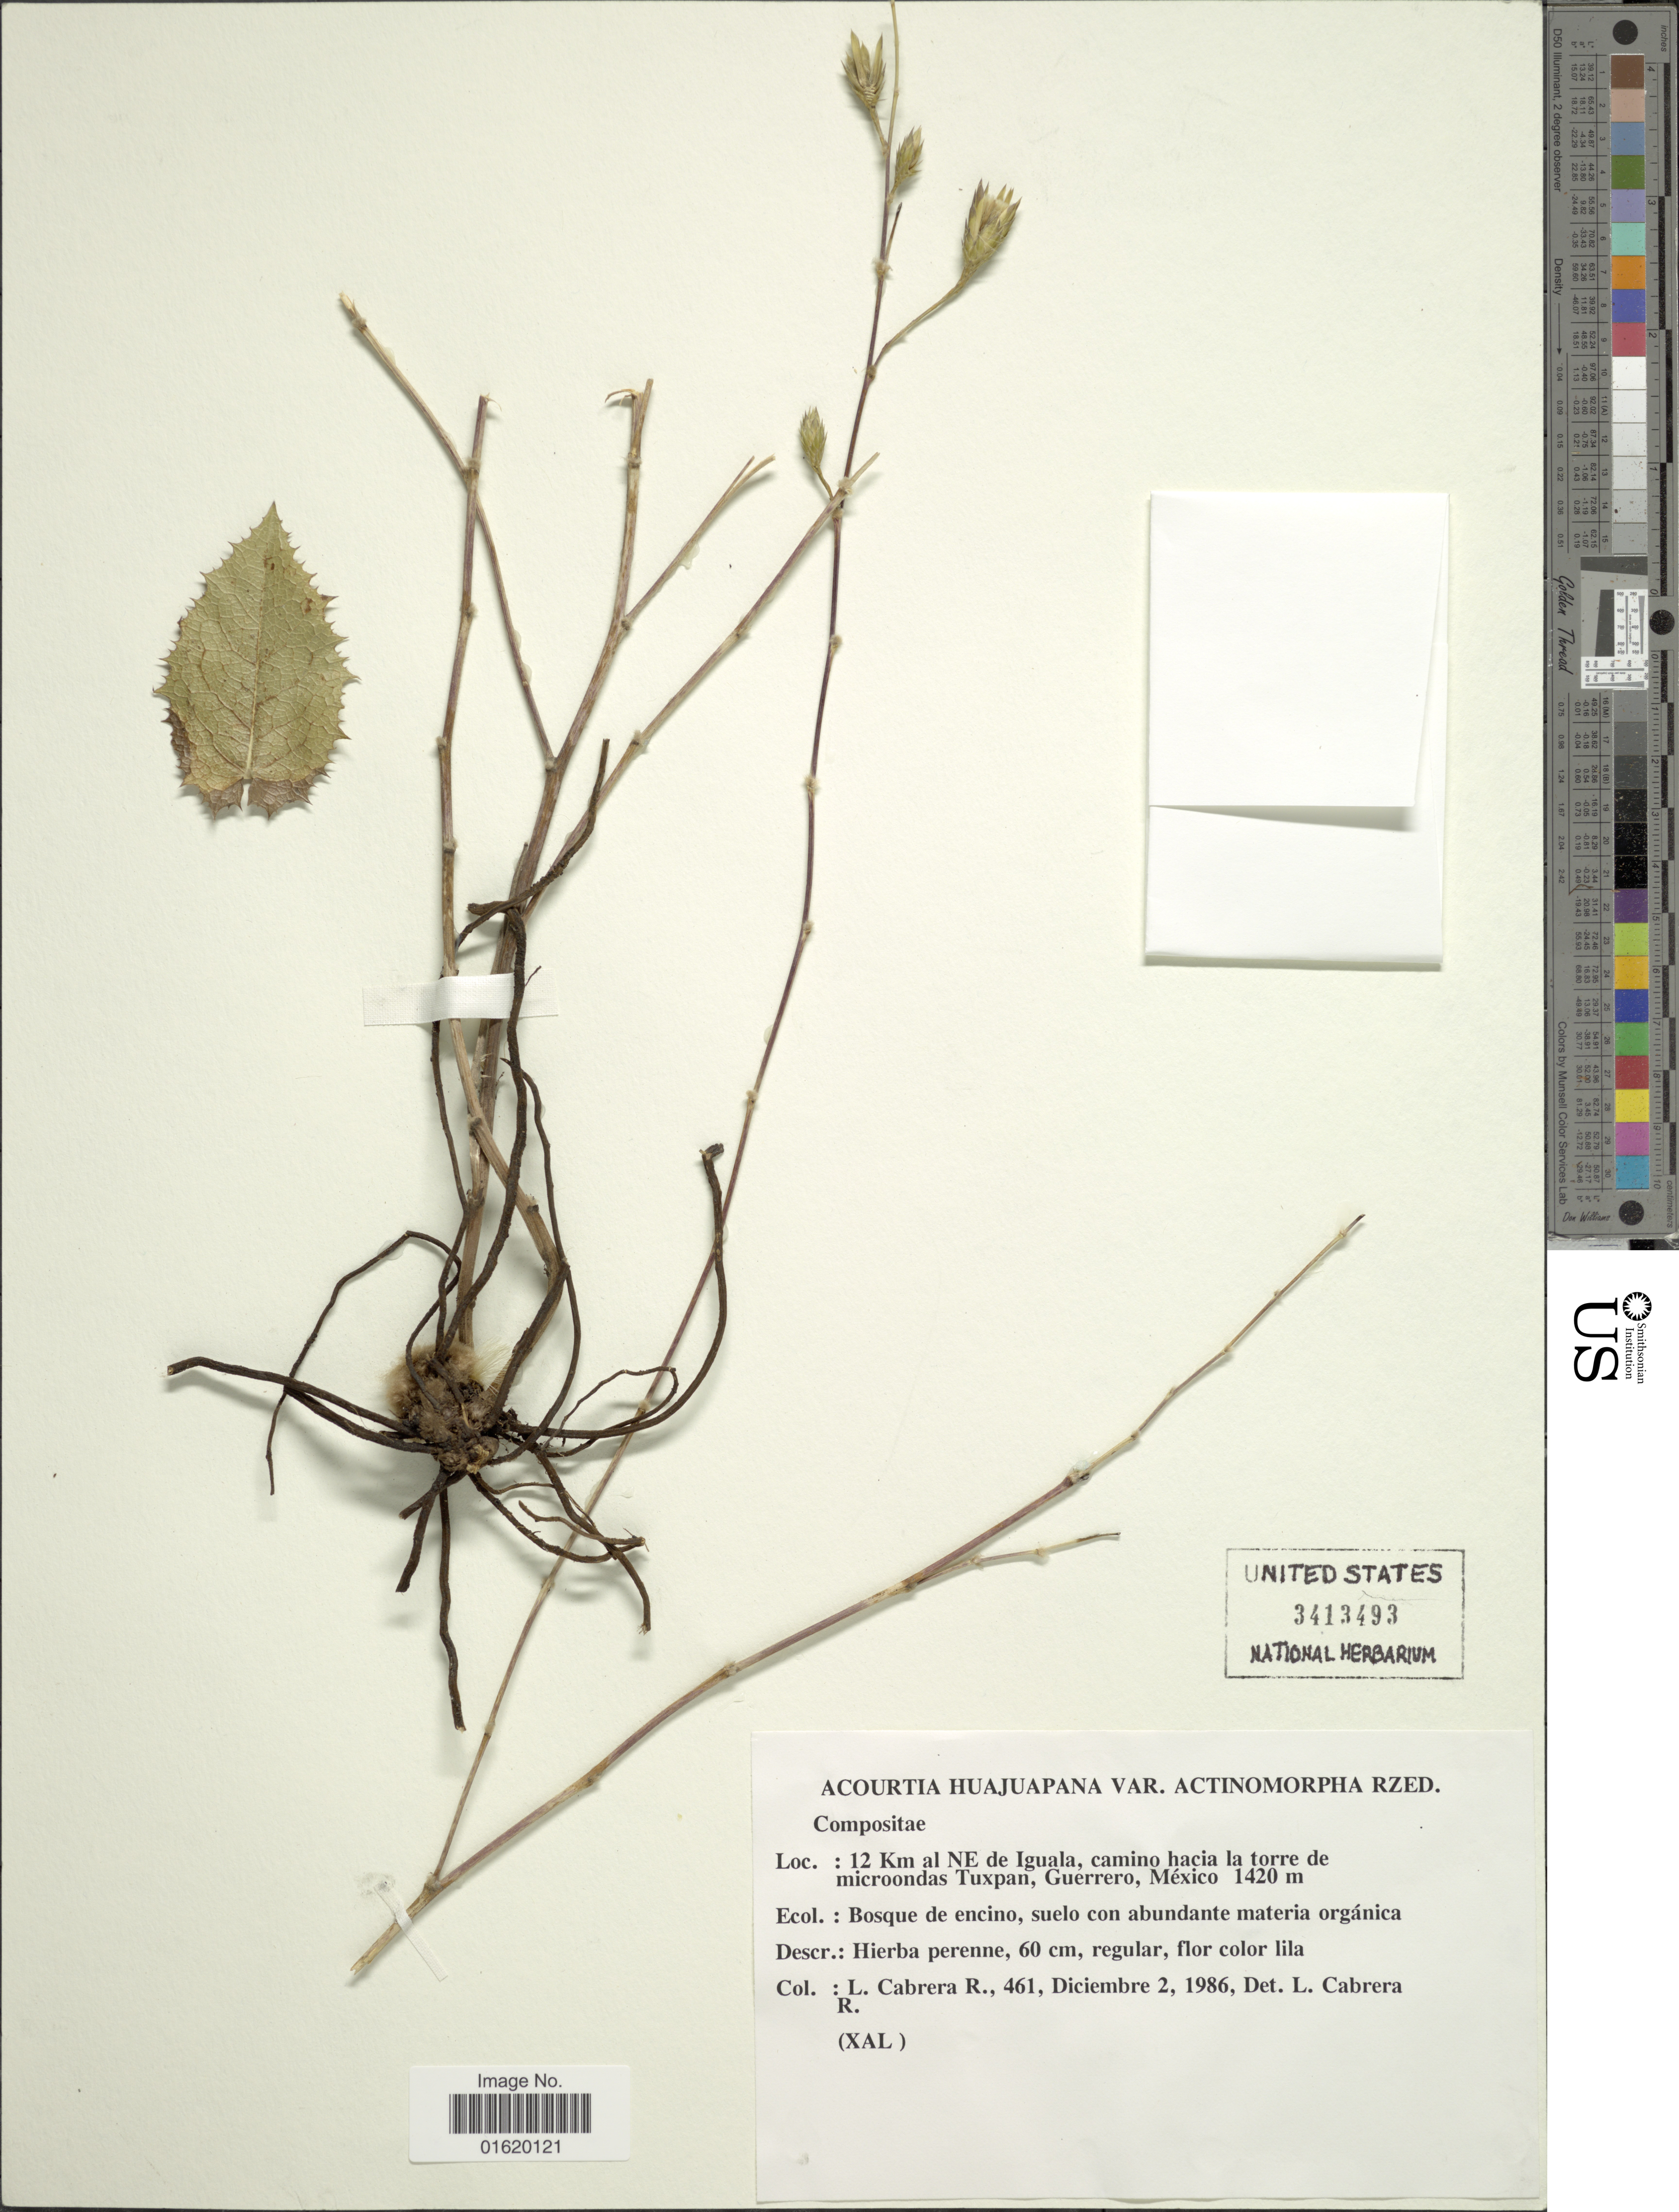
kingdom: Plantae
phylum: Tracheophyta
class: Magnoliopsida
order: Asterales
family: Asteraceae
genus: Acourtia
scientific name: Acourtia huajuapana var. actinomorpha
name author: Rzed.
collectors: L. Cabrera R.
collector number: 461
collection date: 1986-12-02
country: Mexico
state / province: Guerrero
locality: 12 km al NE de Iguala, camino hacia la torre de microondas Tuxpan, bosque de encino, suelo con abundante materia orgánica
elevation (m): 1420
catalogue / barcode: US 3413493